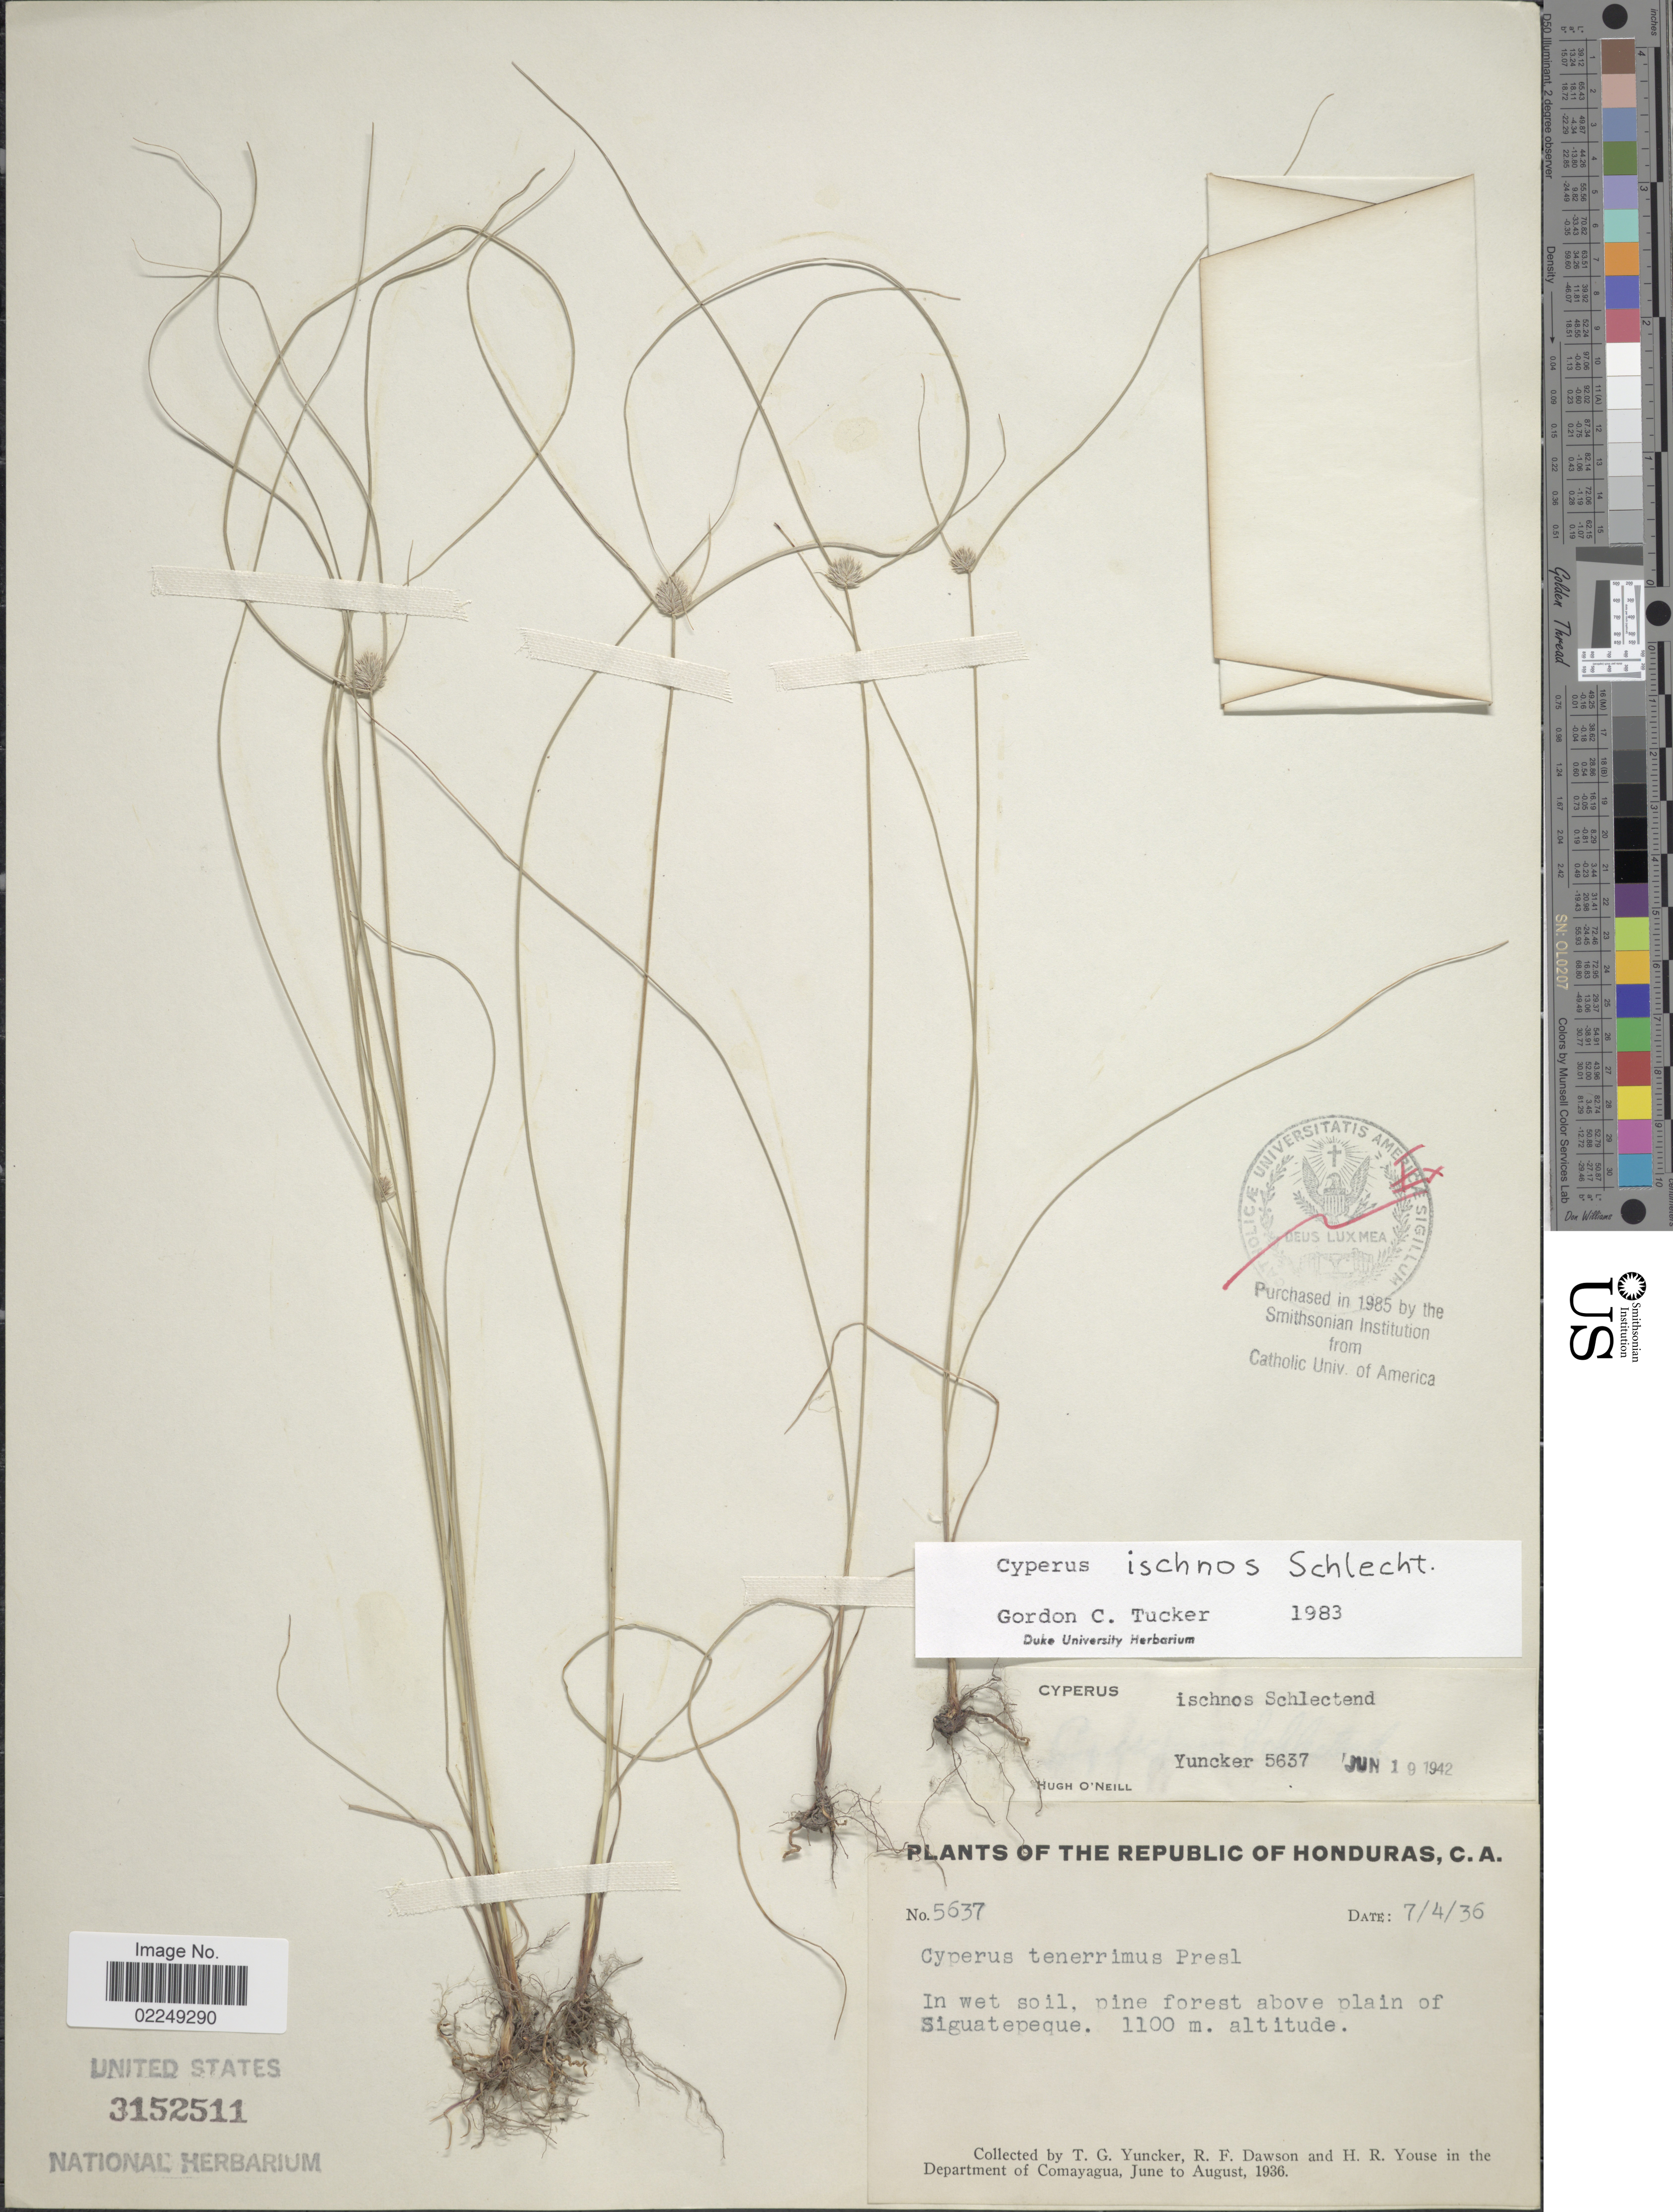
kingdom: Plantae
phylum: Tracheophyta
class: Liliopsida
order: Poales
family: Cyperaceae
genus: Cyperus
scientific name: Cyperus ischnos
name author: Schltdl.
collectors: T. G. Yuncker, R. F. Dawson & H. Youse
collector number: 5637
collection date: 1936-04-07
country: Honduras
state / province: Comayagua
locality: Pine forest above plain of Siguatepeque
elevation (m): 1100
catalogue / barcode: US 3152511